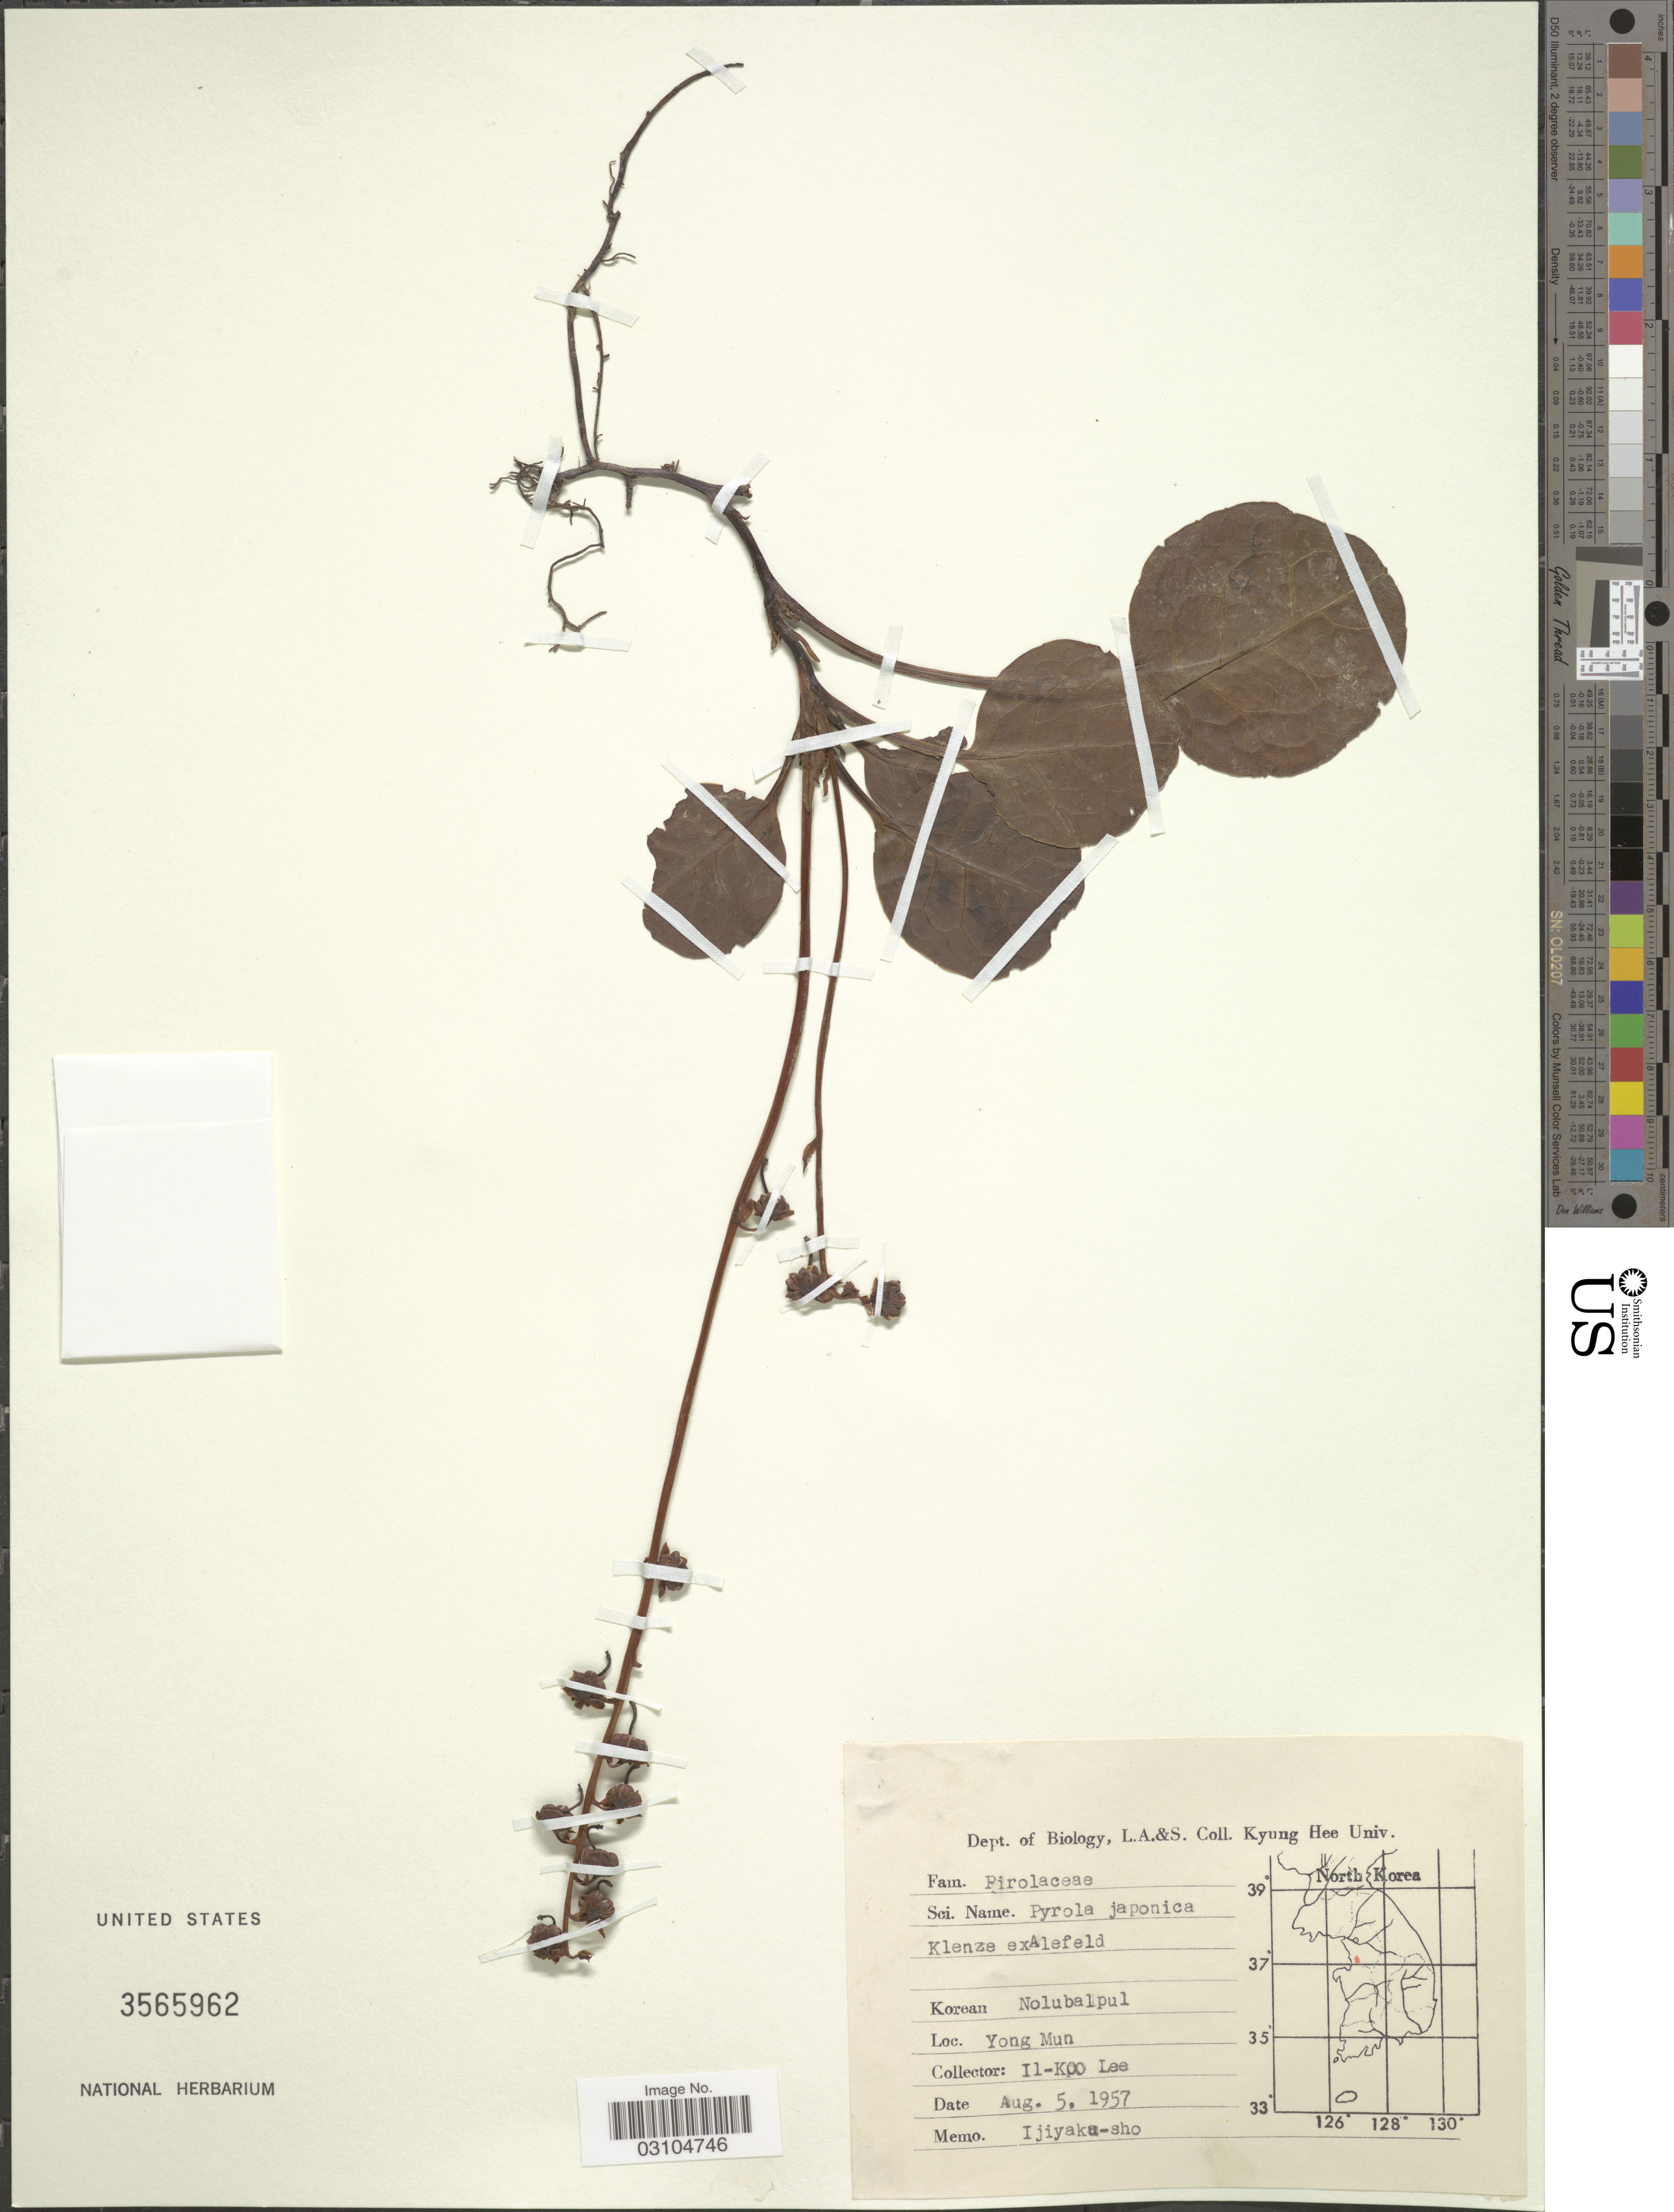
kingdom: Plantae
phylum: Tracheophyta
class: Magnoliopsida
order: Ericales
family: Ericaceae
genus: Pyrola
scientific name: Pyrola japonica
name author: Klenze ex Alef.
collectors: Il-Ko Lee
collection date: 1957-08-05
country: South Korea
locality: Yong Mun.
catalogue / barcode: US 3565962